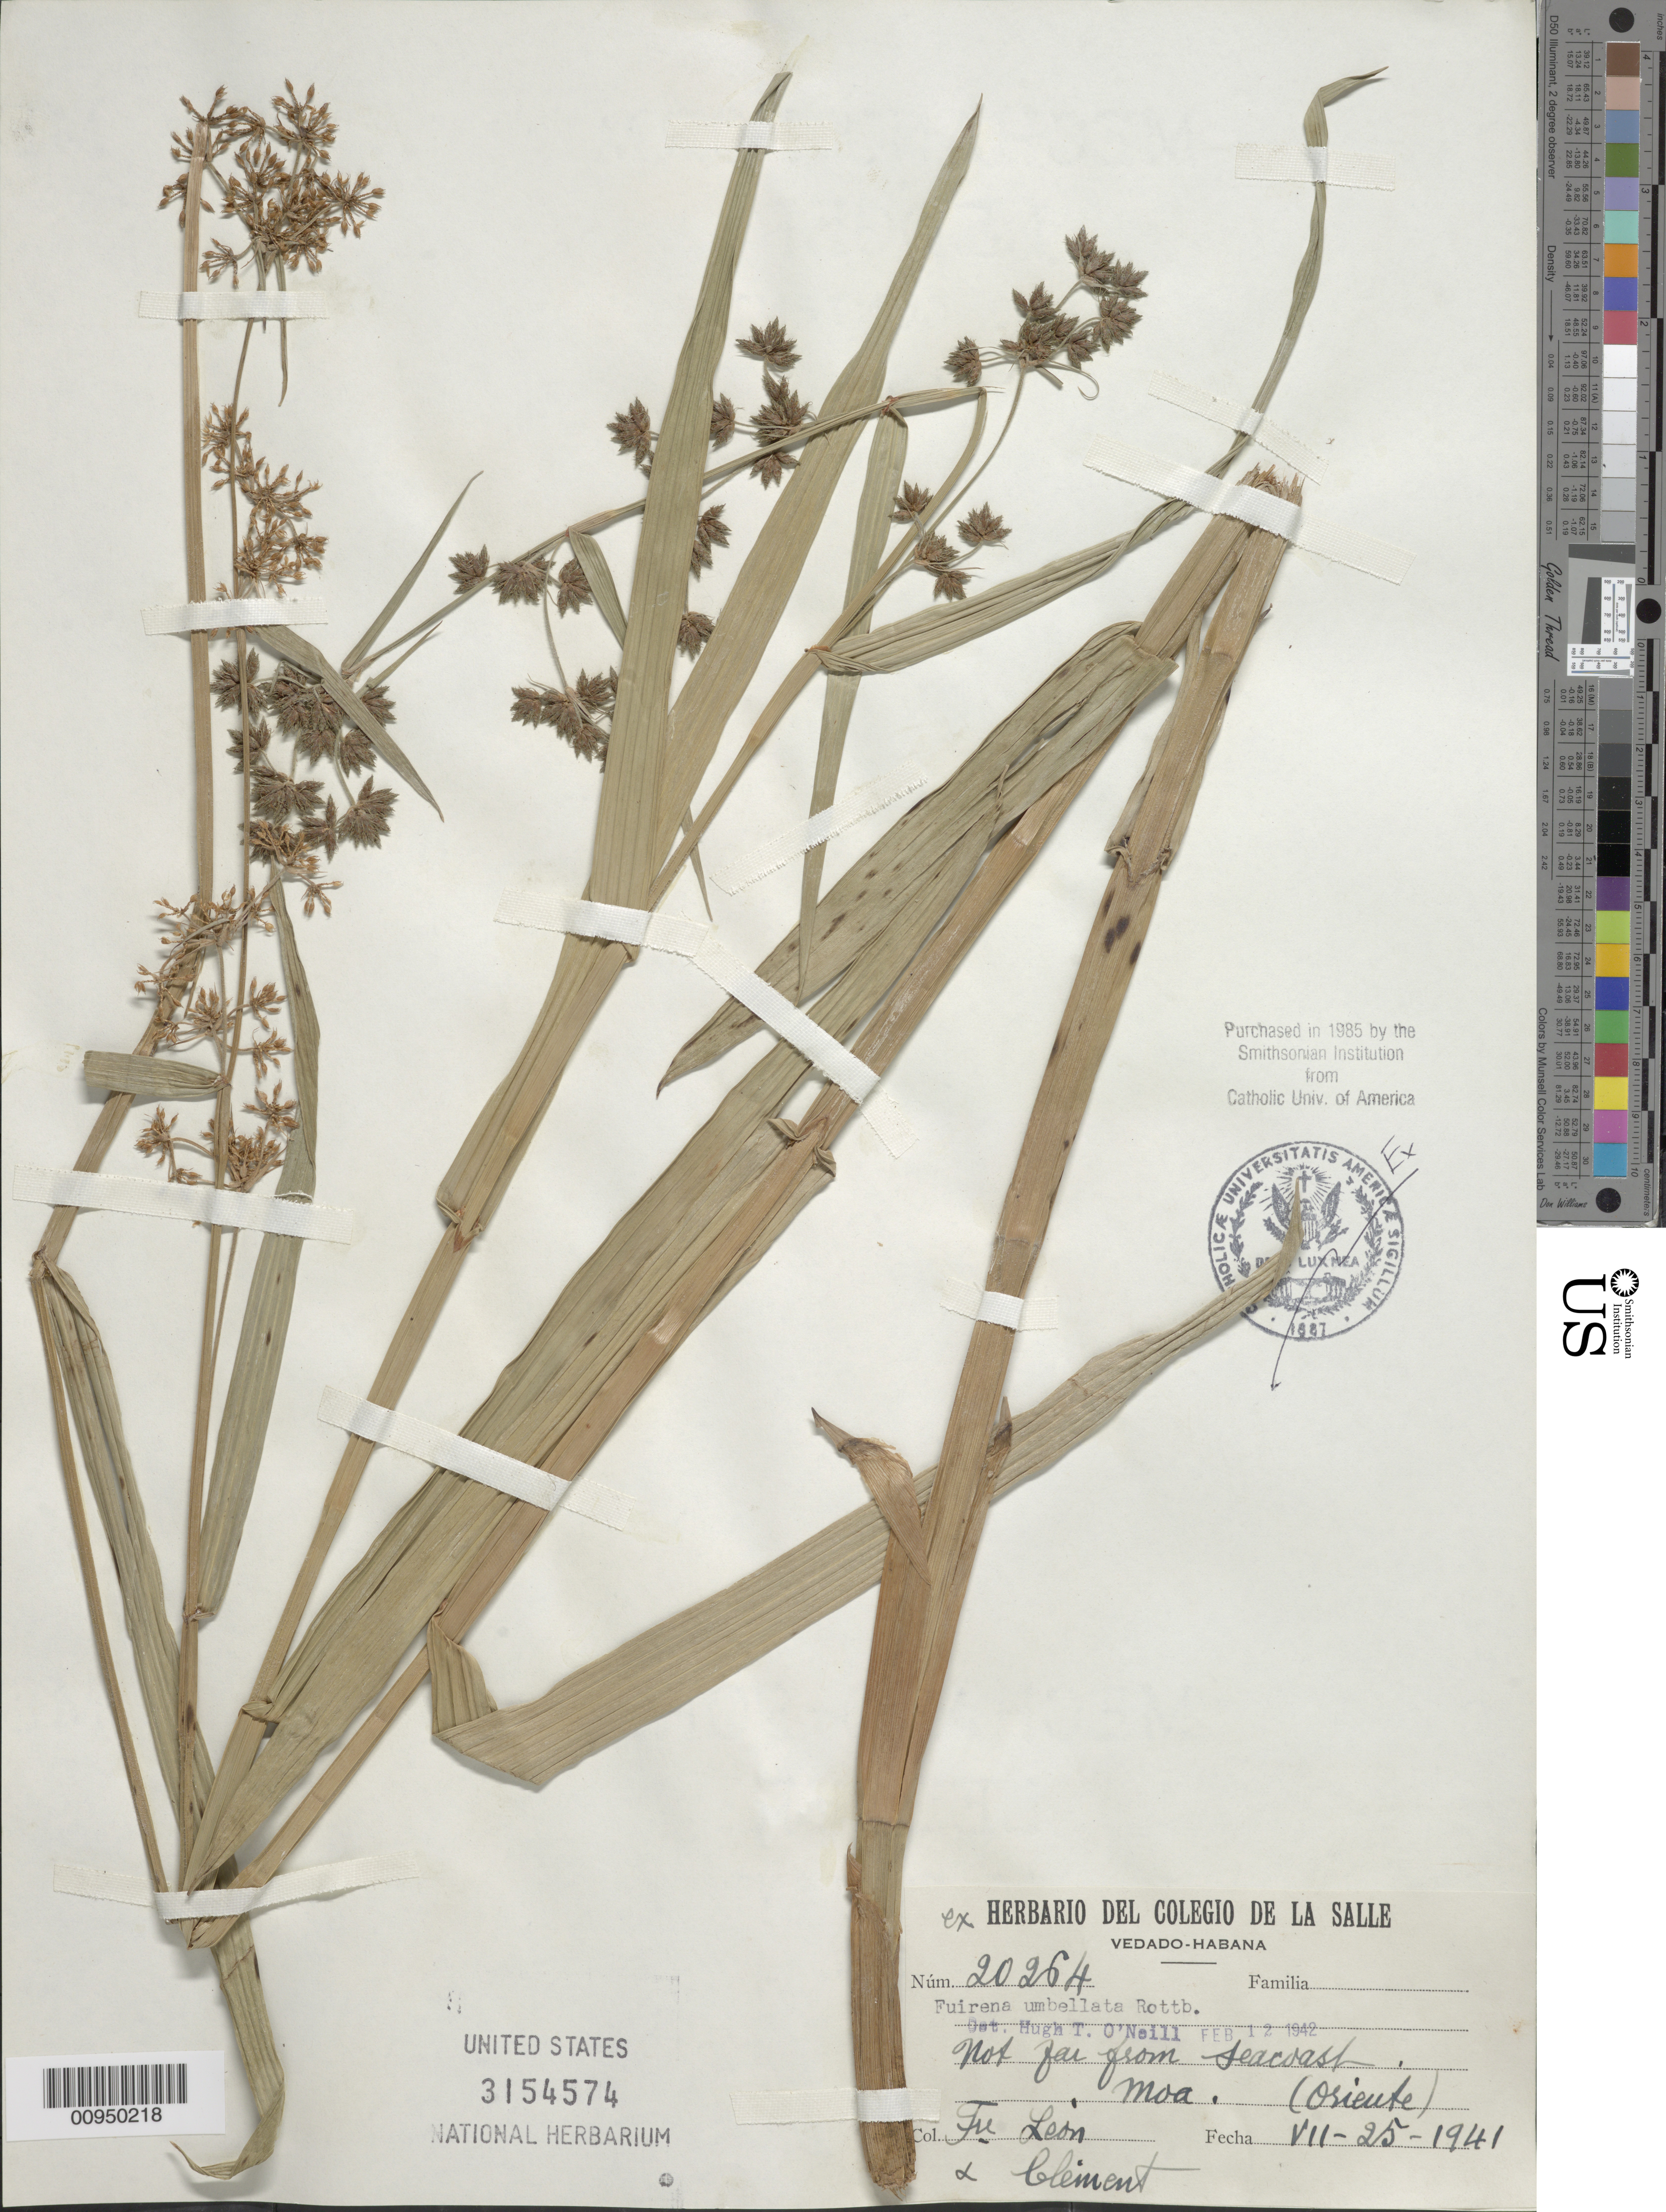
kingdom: Plantae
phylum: Tracheophyta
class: Liliopsida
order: Poales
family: Cyperaceae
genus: Fuirena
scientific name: Fuirena umbellata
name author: Rottb.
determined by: O'Neill, Hugh T.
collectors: Bro. León & B. Clement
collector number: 20264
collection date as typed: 25 Jul 1941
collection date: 1941-07-25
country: Cuba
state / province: Holguín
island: Cuba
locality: Moa, not far from seacoast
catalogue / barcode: US 3154574